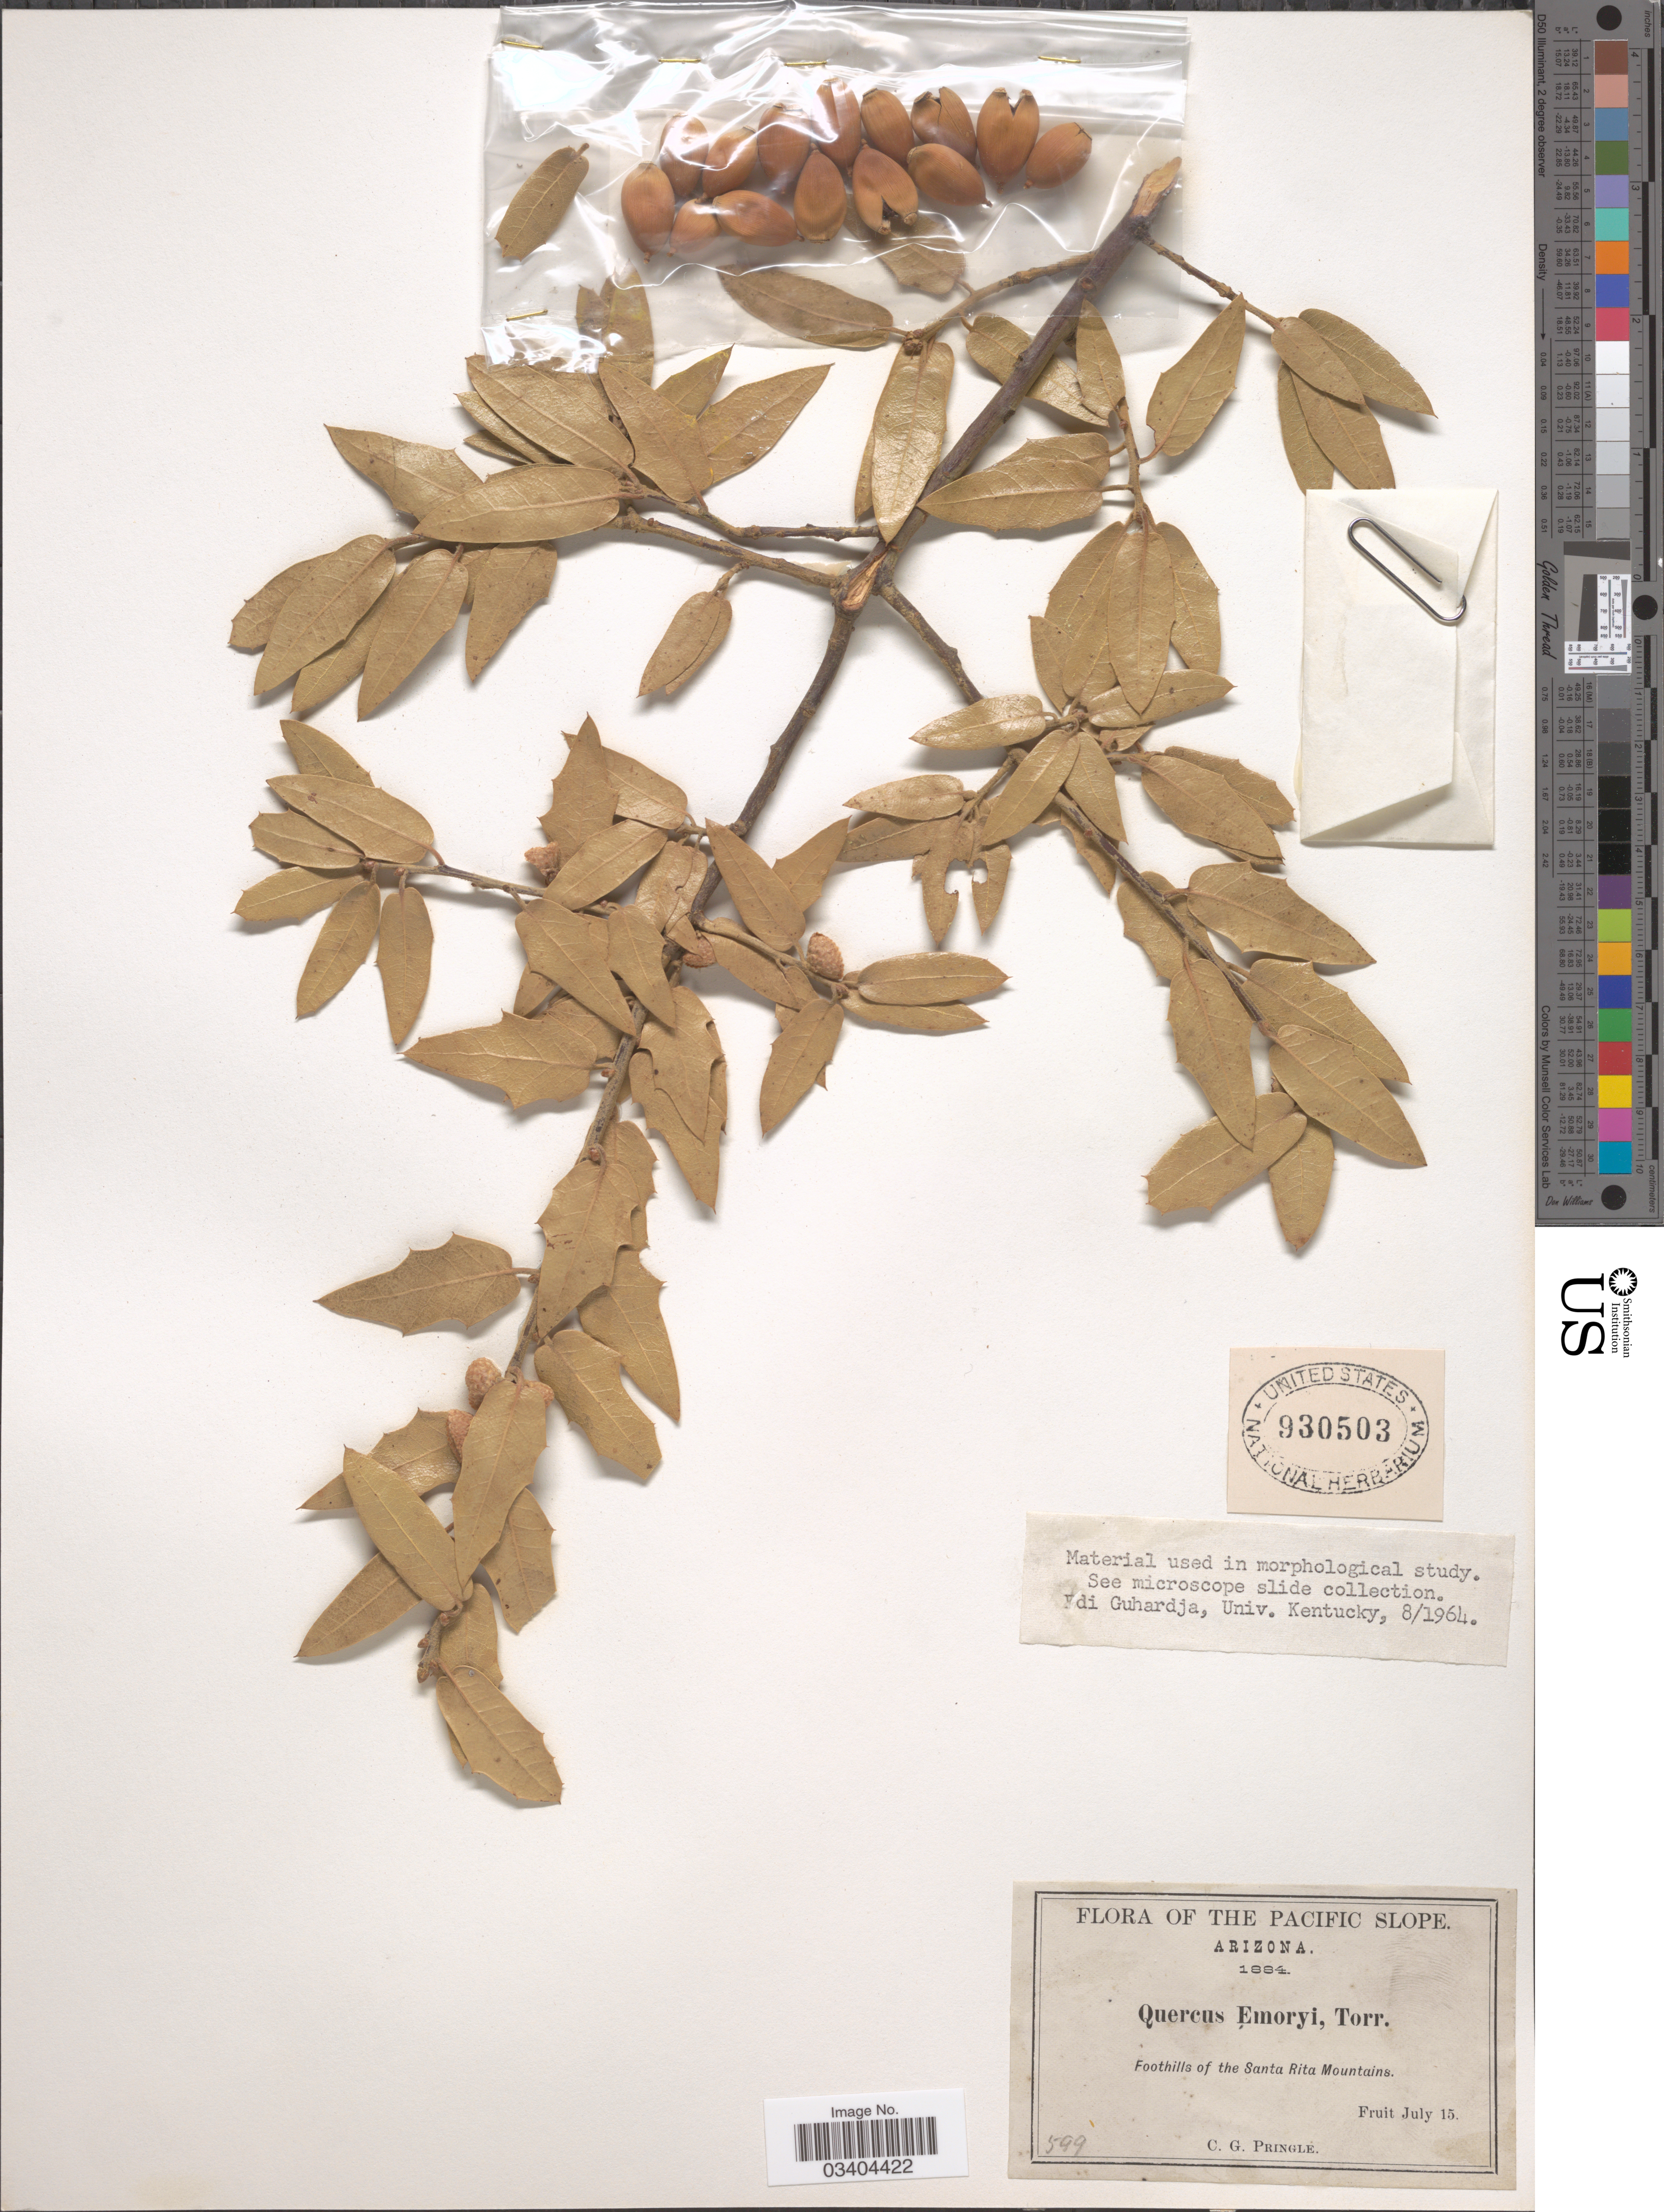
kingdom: Plantae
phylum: Tracheophyta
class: Magnoliopsida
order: Fagales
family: Fagaceae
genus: Quercus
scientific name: Quercus emoryi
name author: Torr. in Emory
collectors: C. G. Pringle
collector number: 599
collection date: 1884-07-15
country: United States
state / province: Arizona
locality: The Pacific Slope. Foothills of the Santa Rita Mountains.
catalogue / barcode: US 930503